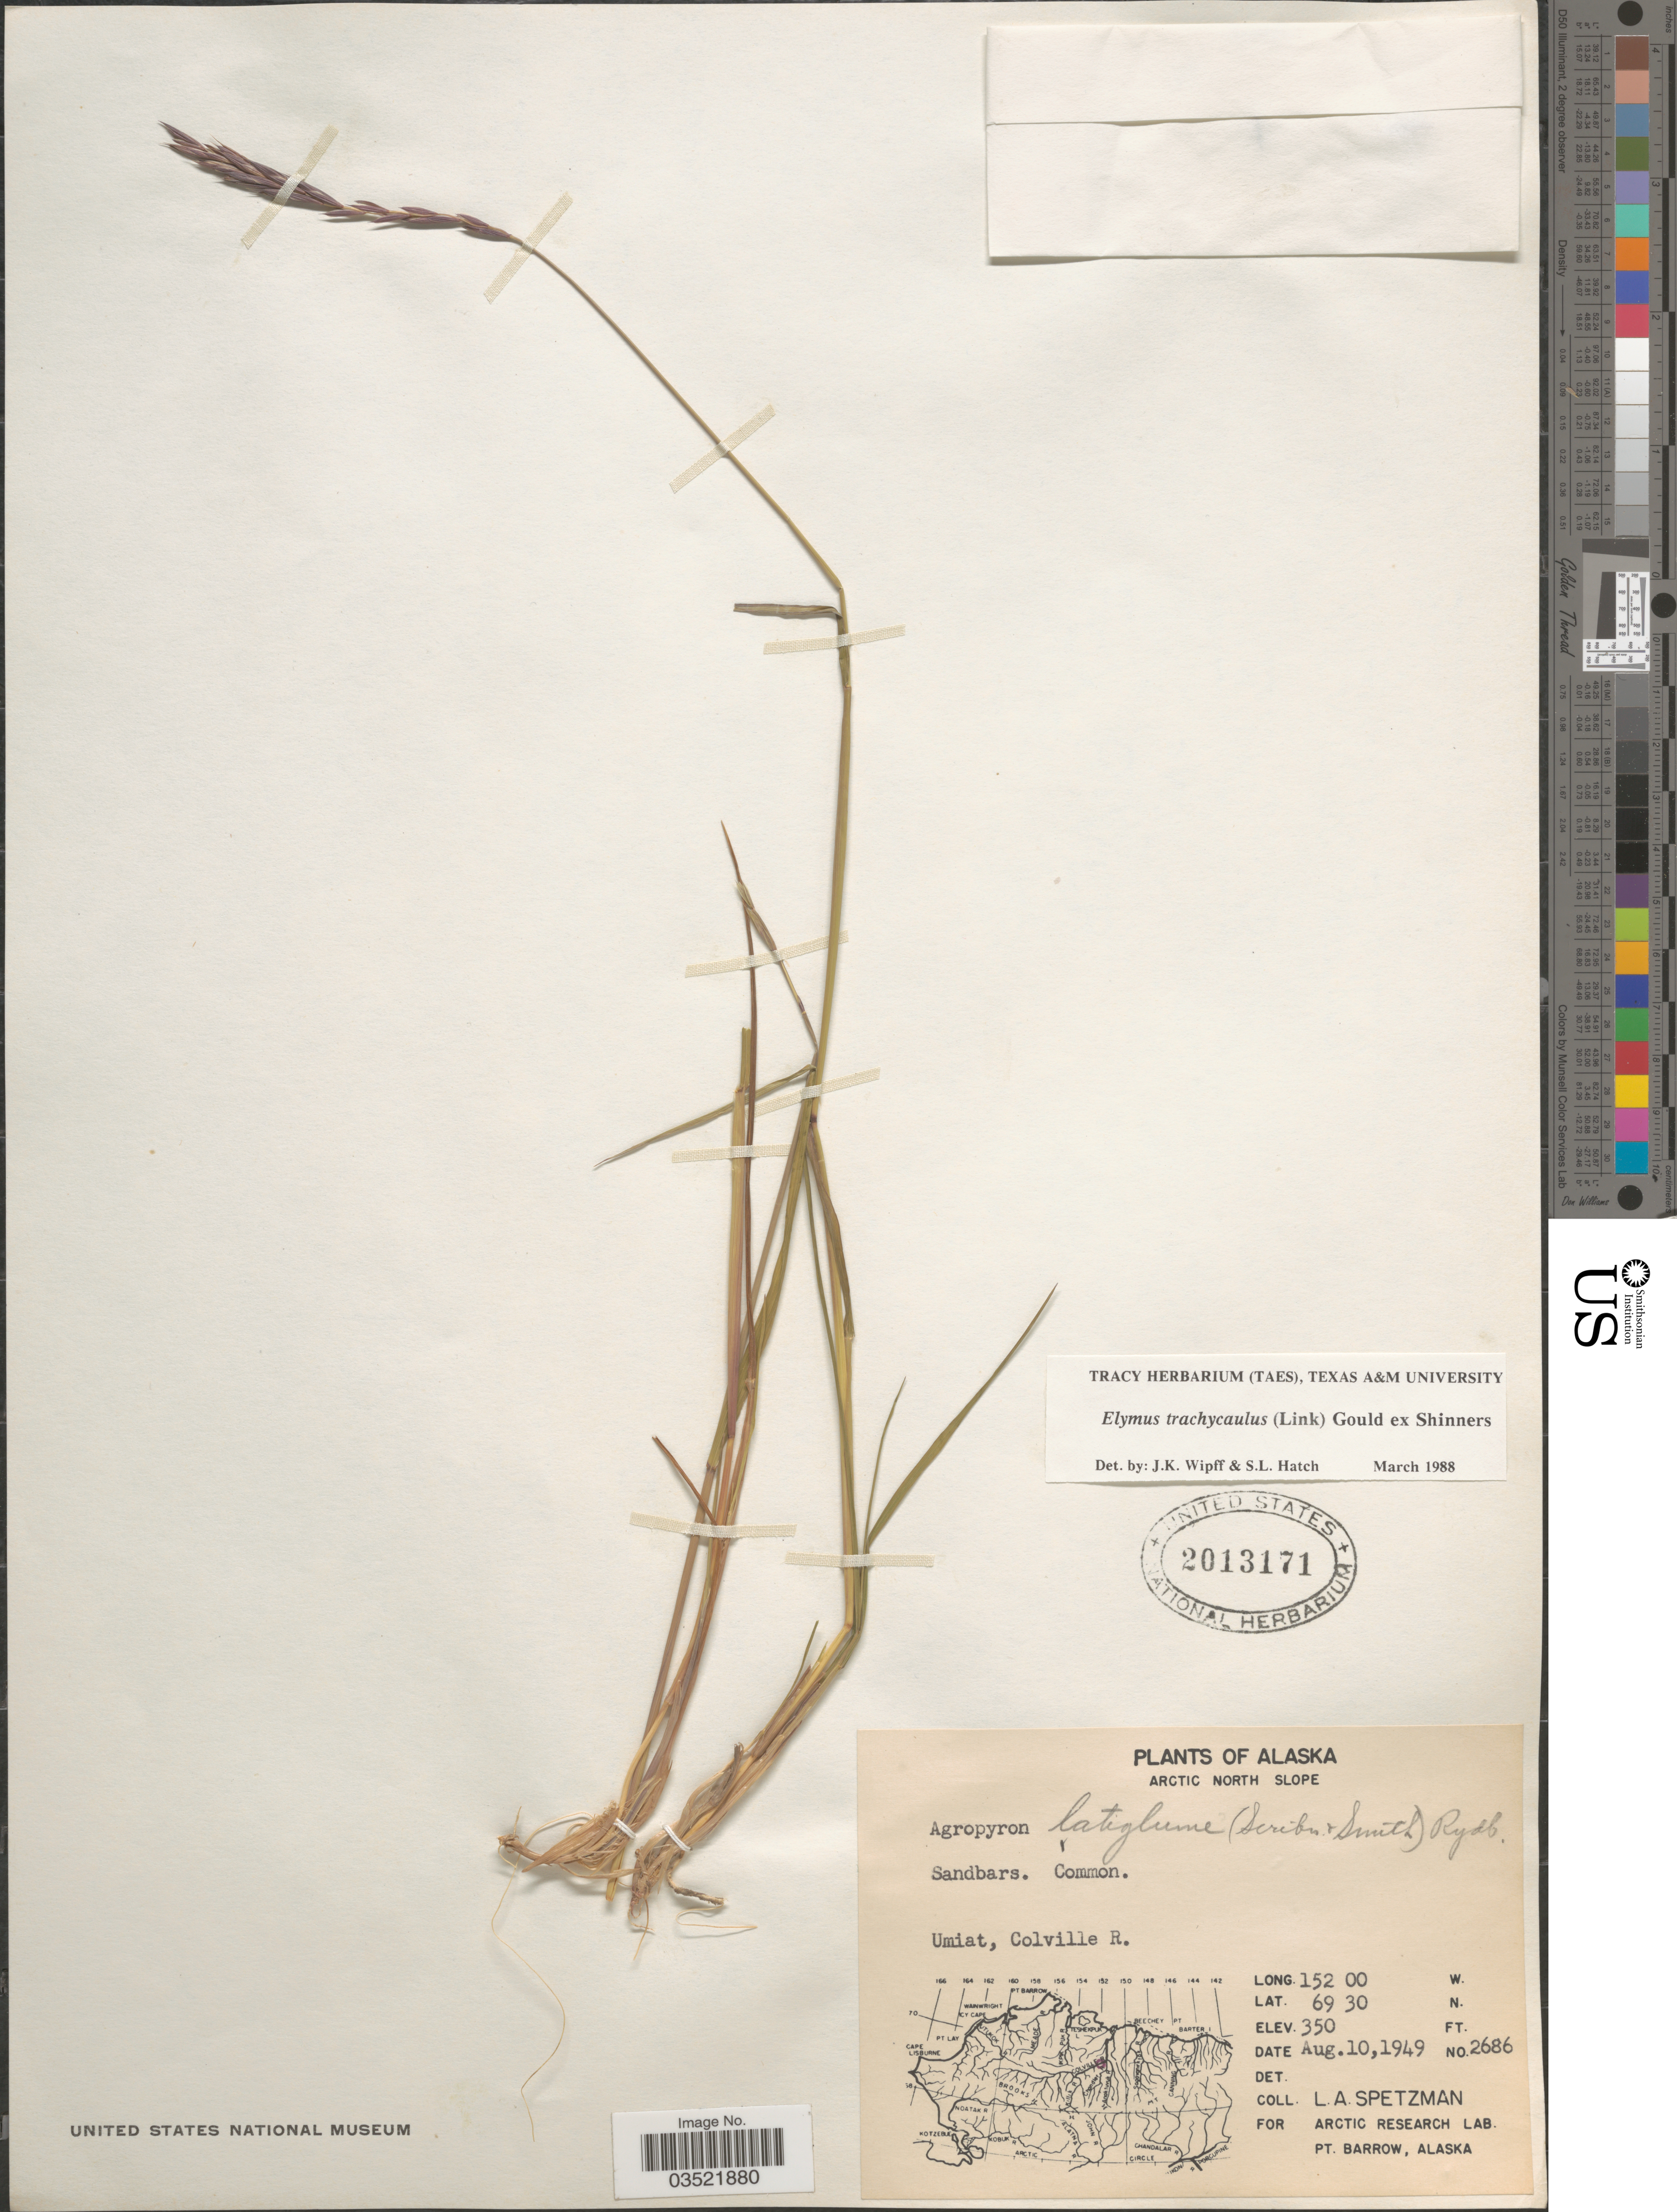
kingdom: Plantae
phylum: Tracheophyta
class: Liliopsida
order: Poales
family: Poaceae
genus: Elymus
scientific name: Elymus trachycaulus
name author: (Link) Gould ex Shinners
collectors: L. Spetzman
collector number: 2686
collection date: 1949-08-10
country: United States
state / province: Alaska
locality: Arctic North Slope. Sandbars. Common. Umiat, Colville R.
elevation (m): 107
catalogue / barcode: US 2013171